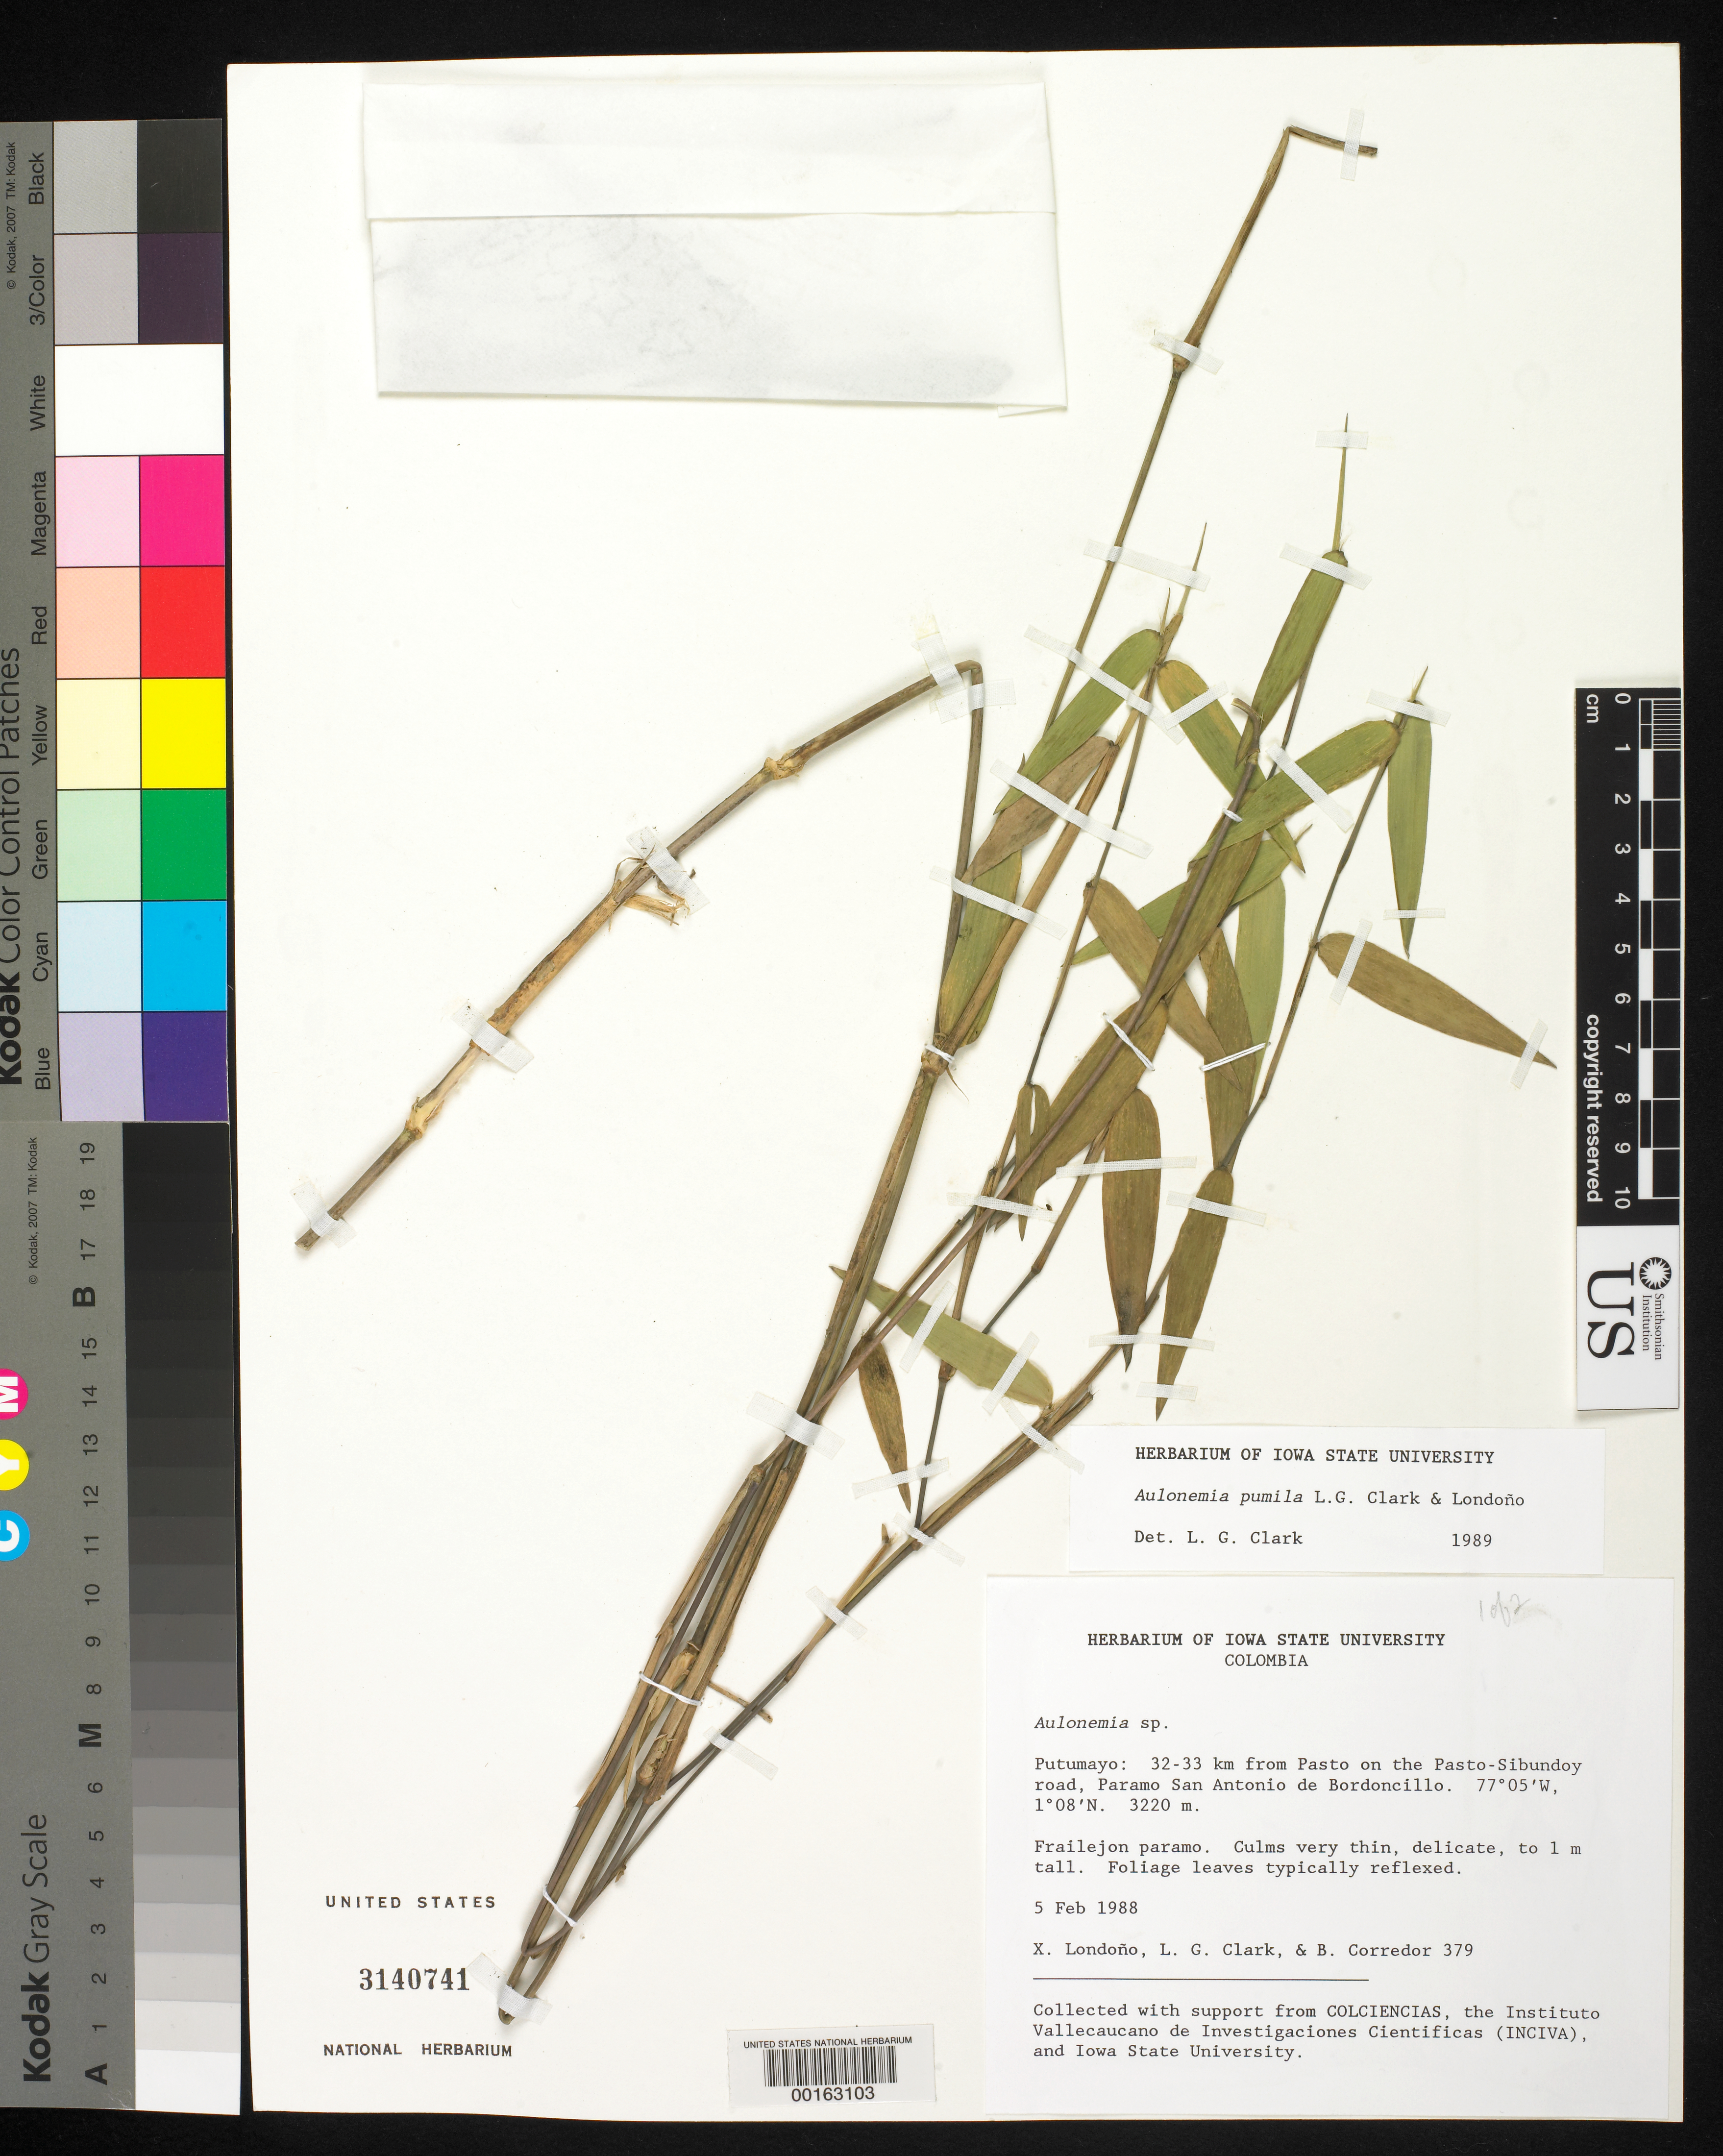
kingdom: Plantae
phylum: Tracheophyta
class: Liliopsida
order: Poales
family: Poaceae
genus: Aulonemia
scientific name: Aulonemia pumila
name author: L.G. Clark & Londoño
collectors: X. Londoño & L. G. Clark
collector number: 379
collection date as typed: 05 Mar 1988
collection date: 1988-03-05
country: Colombia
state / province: Putumayo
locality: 32-33 km from Pasto on the Pasto-Sibundoy road, Paramo San Antonia de Bordoncillo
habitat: Frailejon paramo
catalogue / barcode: US 3140741